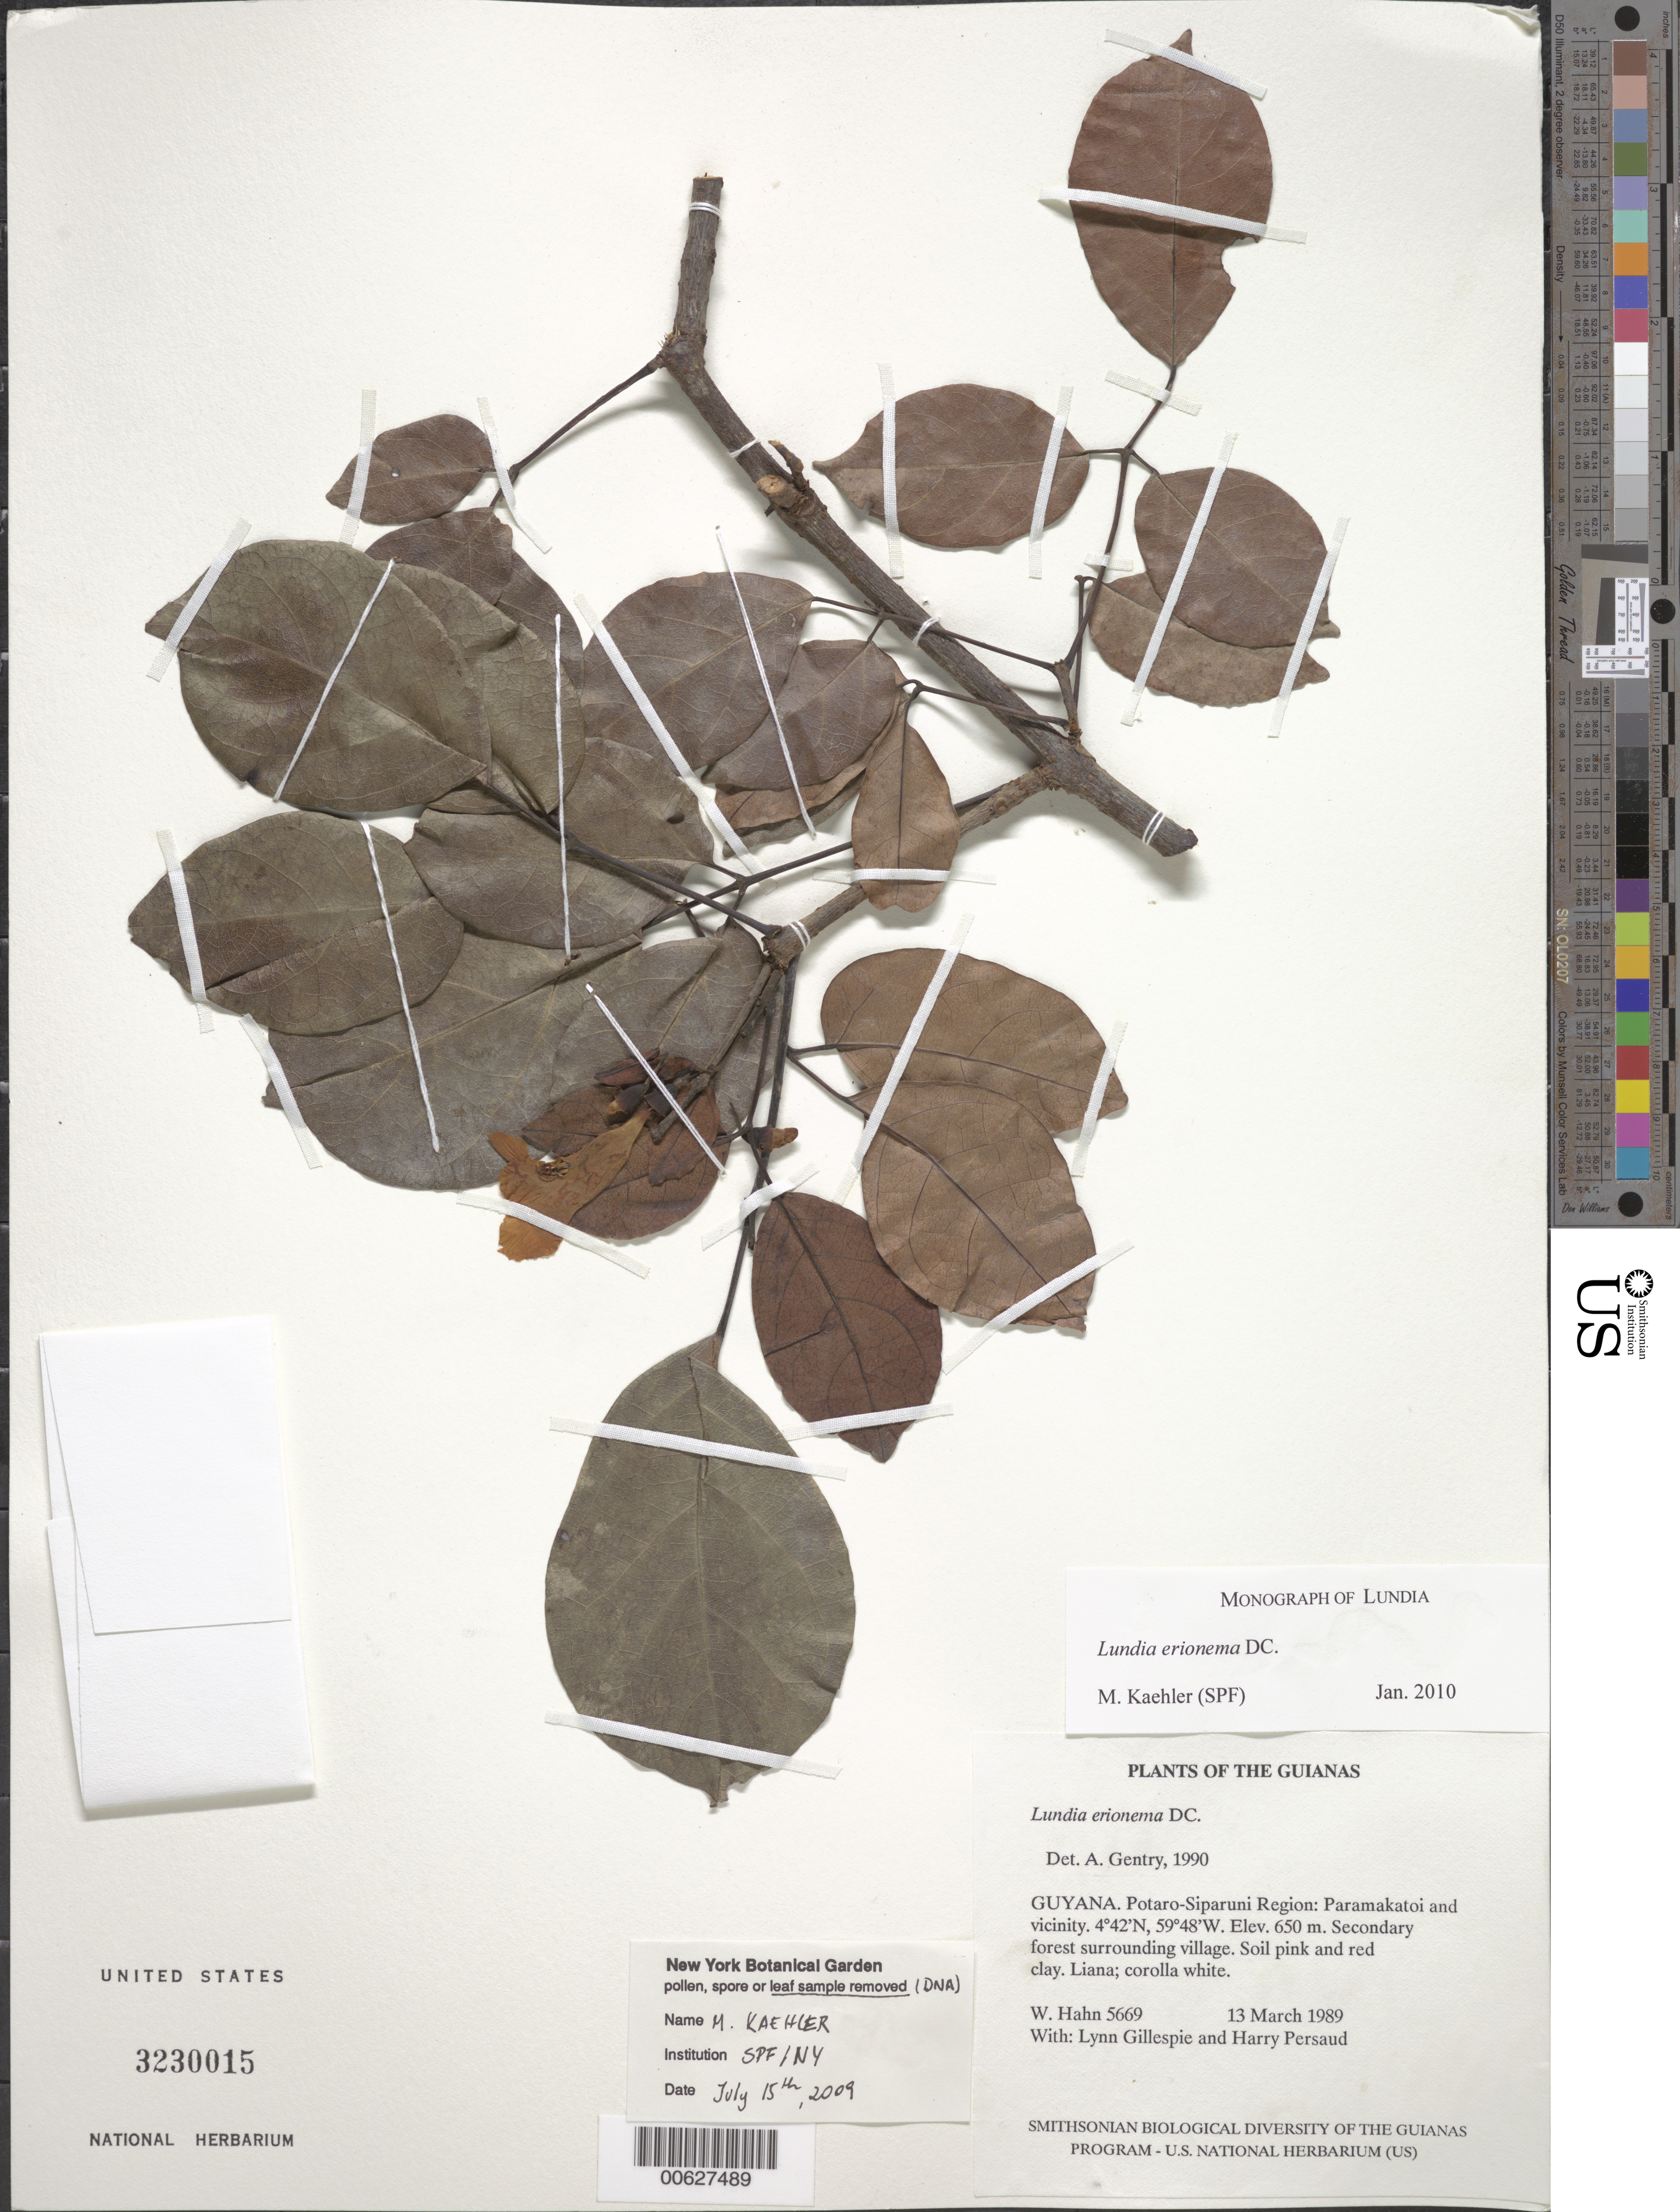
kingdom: Plantae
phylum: Tracheophyta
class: Magnoliopsida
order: Lamiales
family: Bignoniaceae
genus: Lundia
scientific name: Lundia erionema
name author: DC.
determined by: Gentry, A. H.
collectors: W. Hahn, L. J. Gillespie & H. Persaud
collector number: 5669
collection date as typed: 13 March 1989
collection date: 1989-03-13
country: Guyana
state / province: Potaro-Siparuni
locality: Paramakatoi and vicinity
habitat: Secondary forest surrounding village. Soil pink and red clay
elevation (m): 650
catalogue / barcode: US 3230015